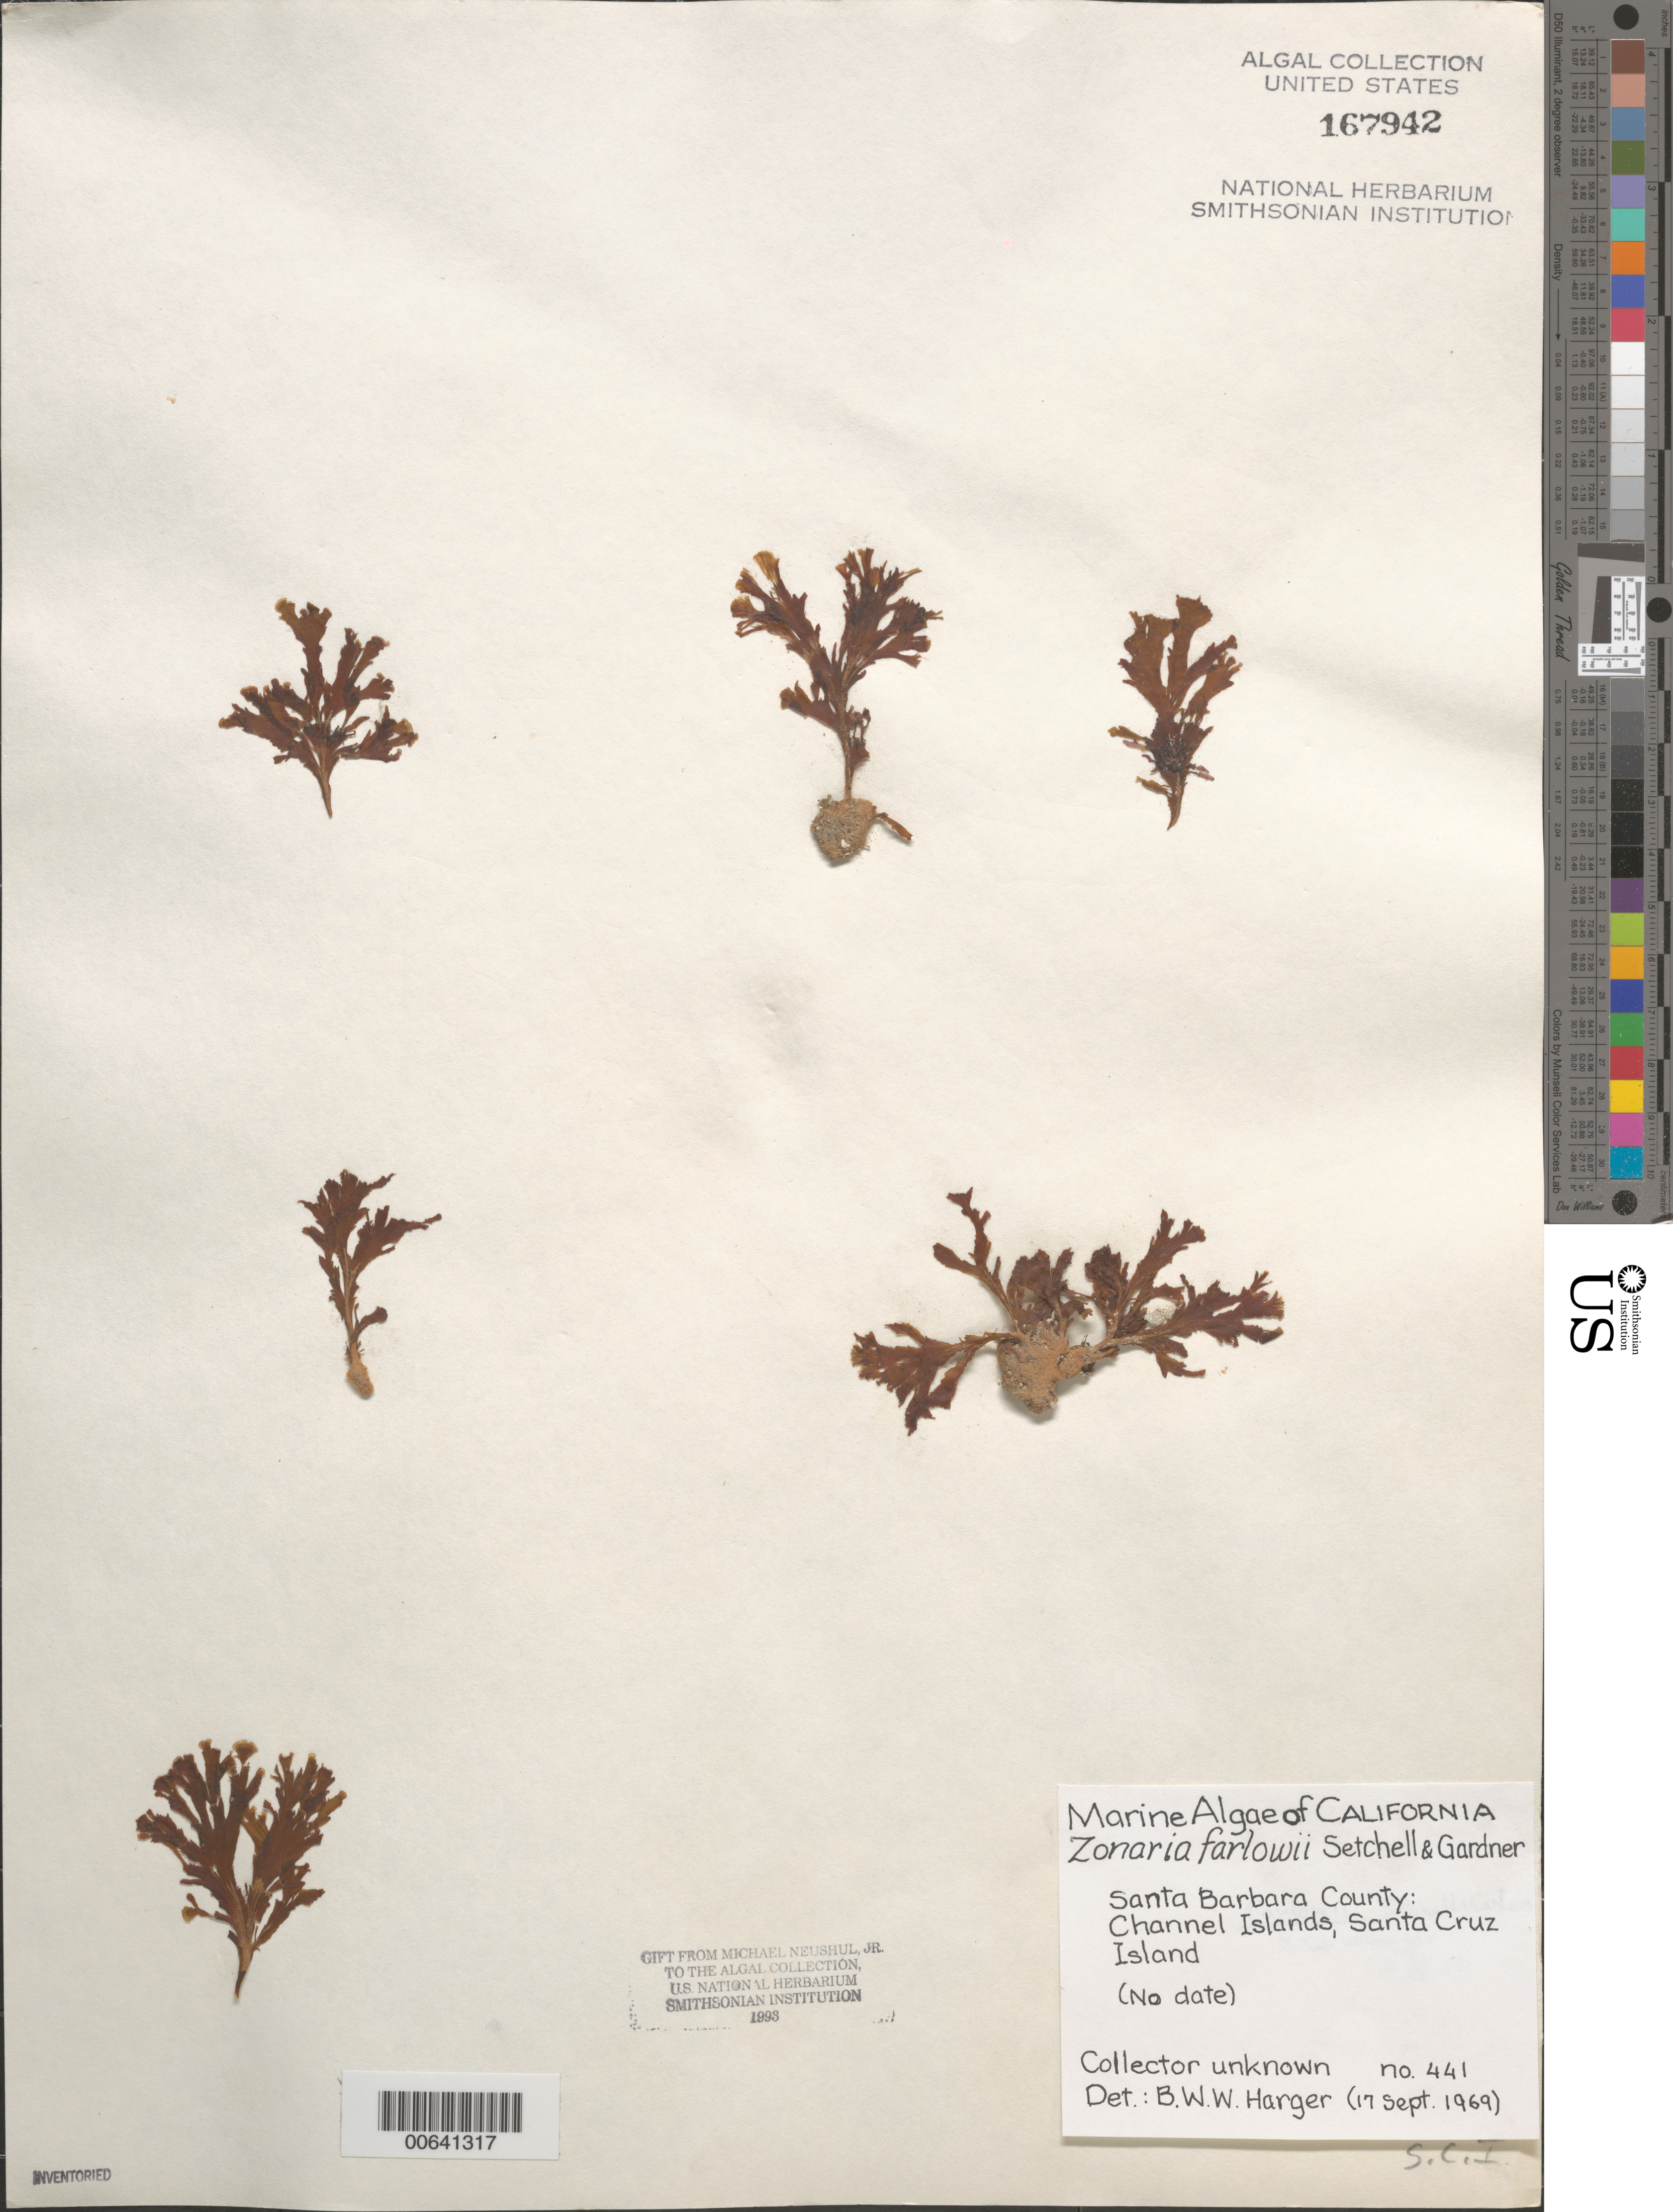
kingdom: Chromista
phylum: Ochrophyta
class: Phaeophyceae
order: Dictyotales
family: Dictyotaceae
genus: Zonaria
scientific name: Zonaria farlowii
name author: Setch. & N.L. Gardner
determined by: Harger, B. W. W.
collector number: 441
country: United States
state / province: California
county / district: Santa Barbara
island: Santa Cruz Island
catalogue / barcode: US 167942